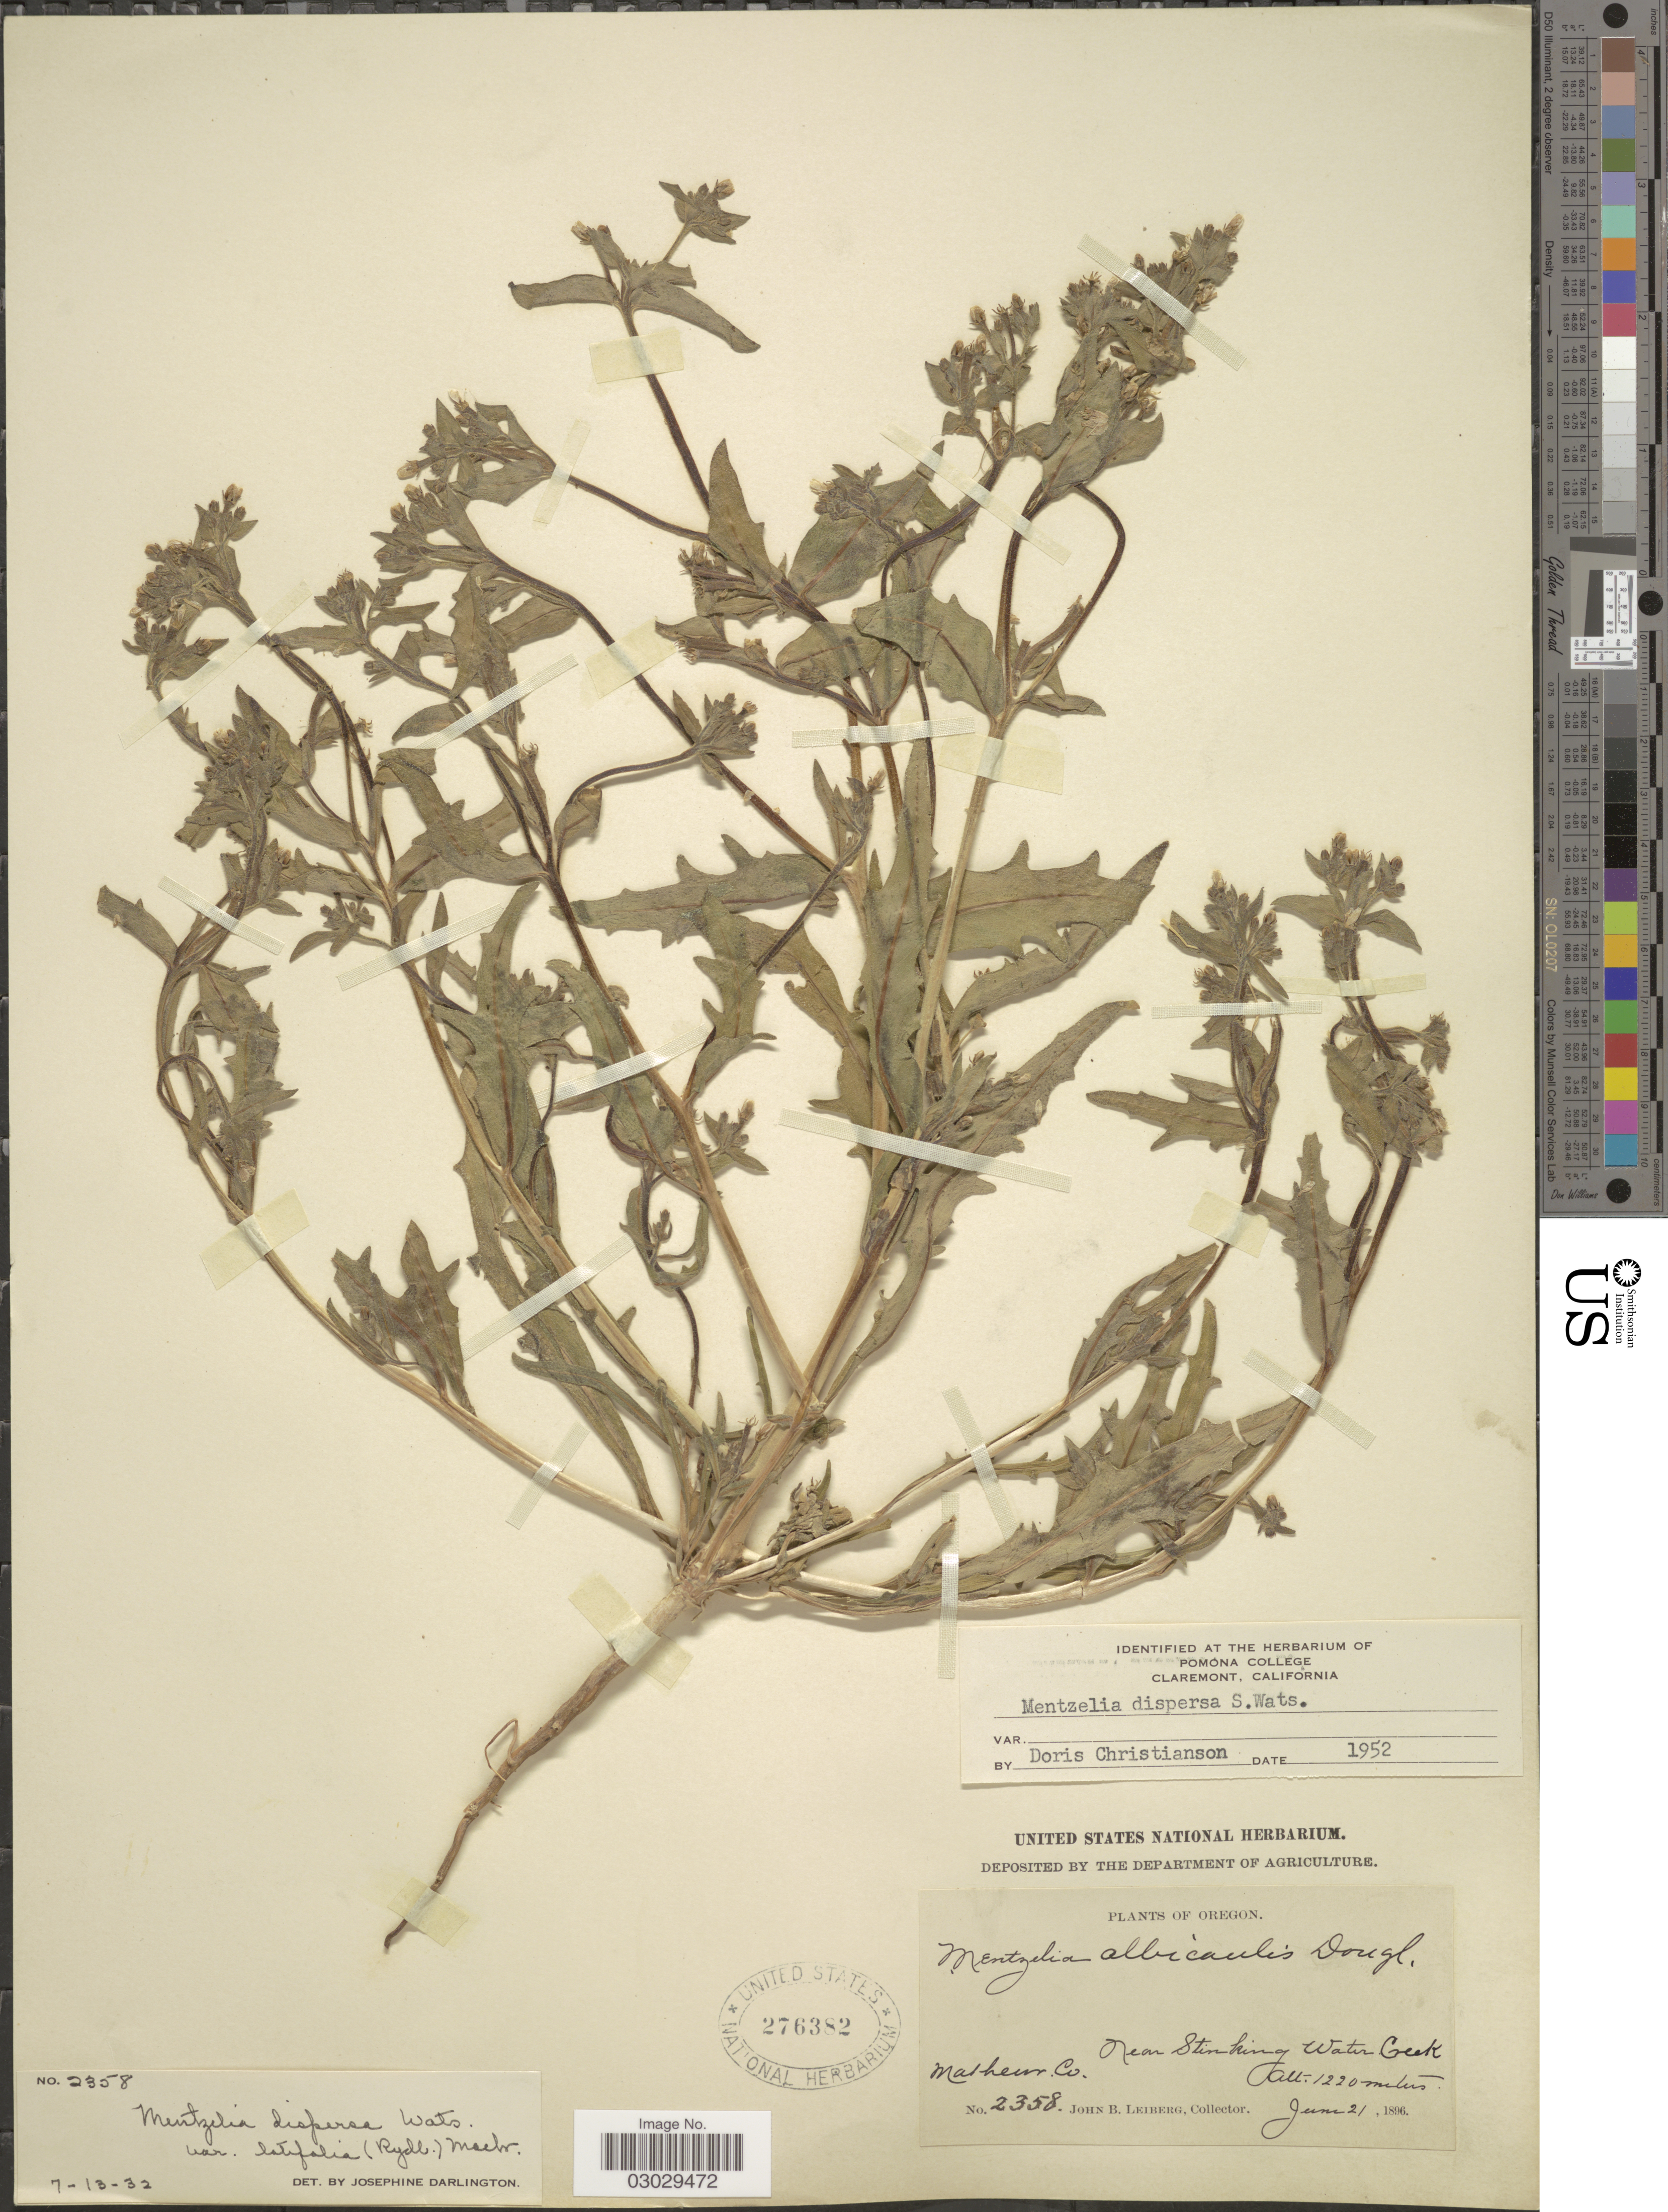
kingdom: Plantae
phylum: Tracheophyta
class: Magnoliopsida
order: Cornales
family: Loasaceae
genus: Mentzelia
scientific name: Mentzelia dispersa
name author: S. Watson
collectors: J. Leiberg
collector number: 2358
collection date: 1896-06-21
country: United States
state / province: Oregon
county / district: Malheur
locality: Malheur Co. Near Stinking Water Creek.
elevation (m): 1220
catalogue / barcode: US 276382